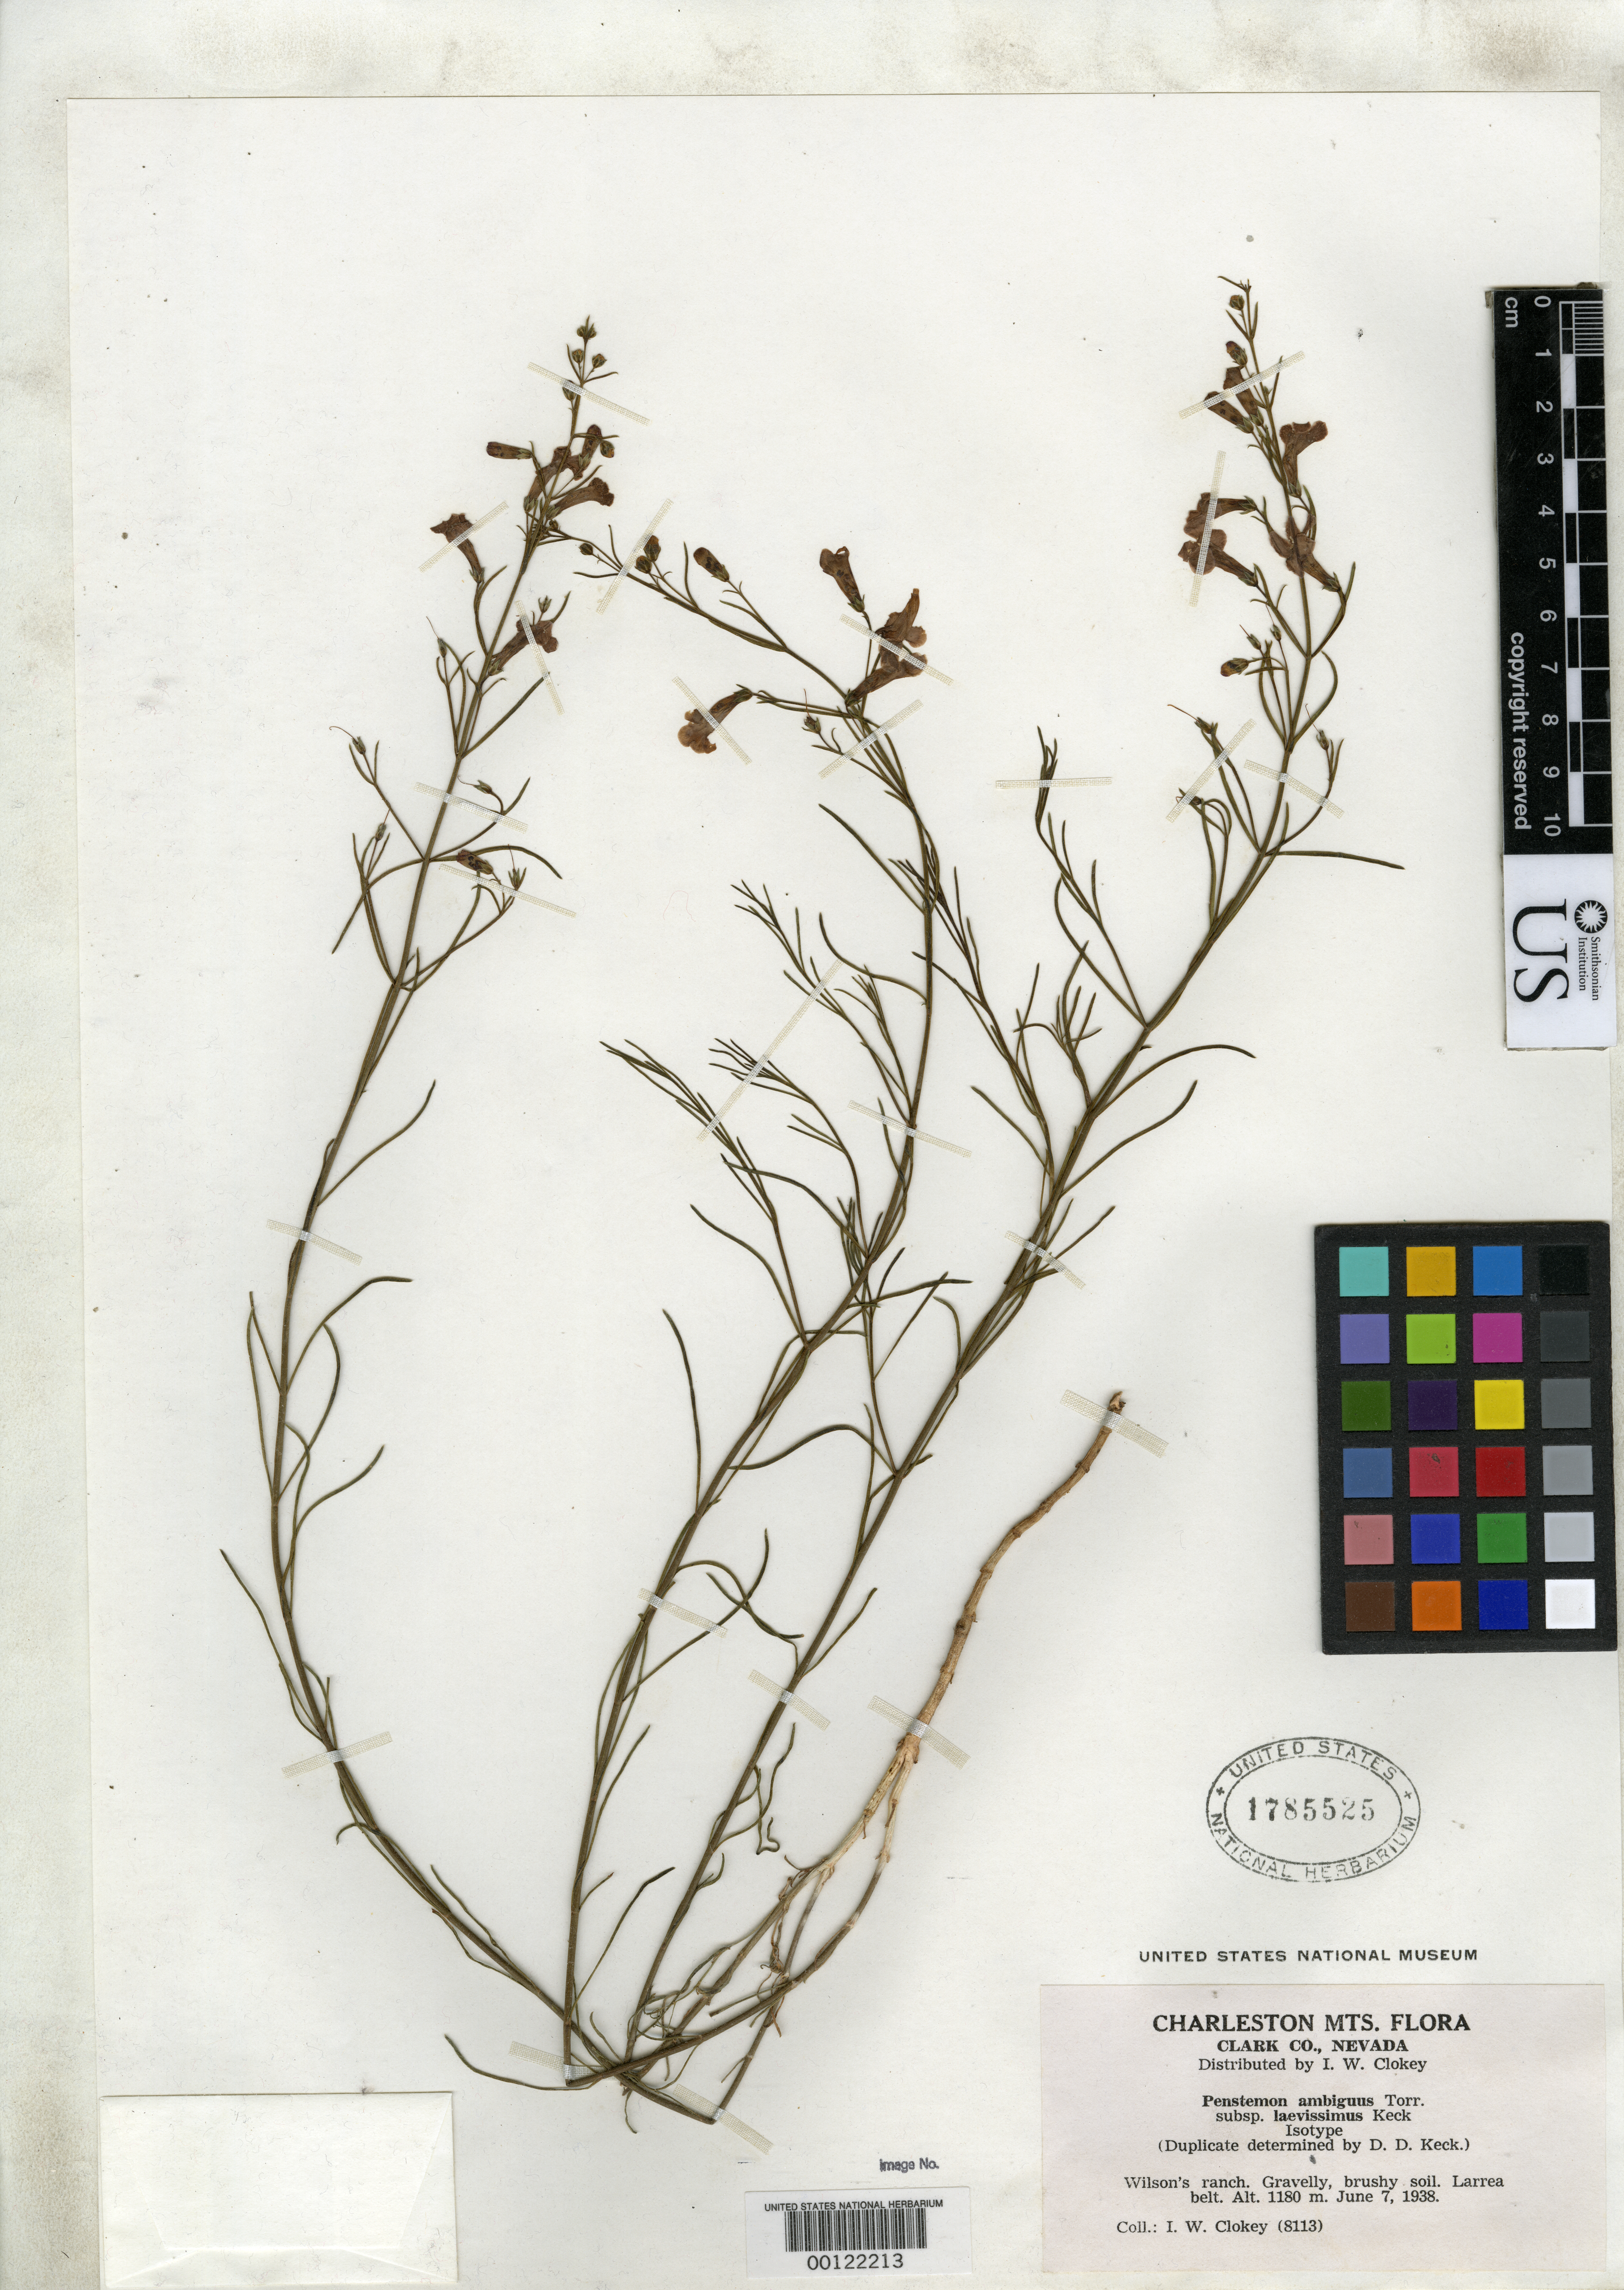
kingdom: Plantae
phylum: Tracheophyta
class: Magnoliopsida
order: Lamiales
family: Plantaginaceae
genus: Penstemon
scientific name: Penstemon ambiguus subsp. laevissimus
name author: D.D. Keck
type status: Isotype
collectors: I. W. Clokey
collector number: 8113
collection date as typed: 07 Jun 1938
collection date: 1938-06-07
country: United States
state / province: Nevada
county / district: Clark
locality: Wilson's Ranch.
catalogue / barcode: US 1785525